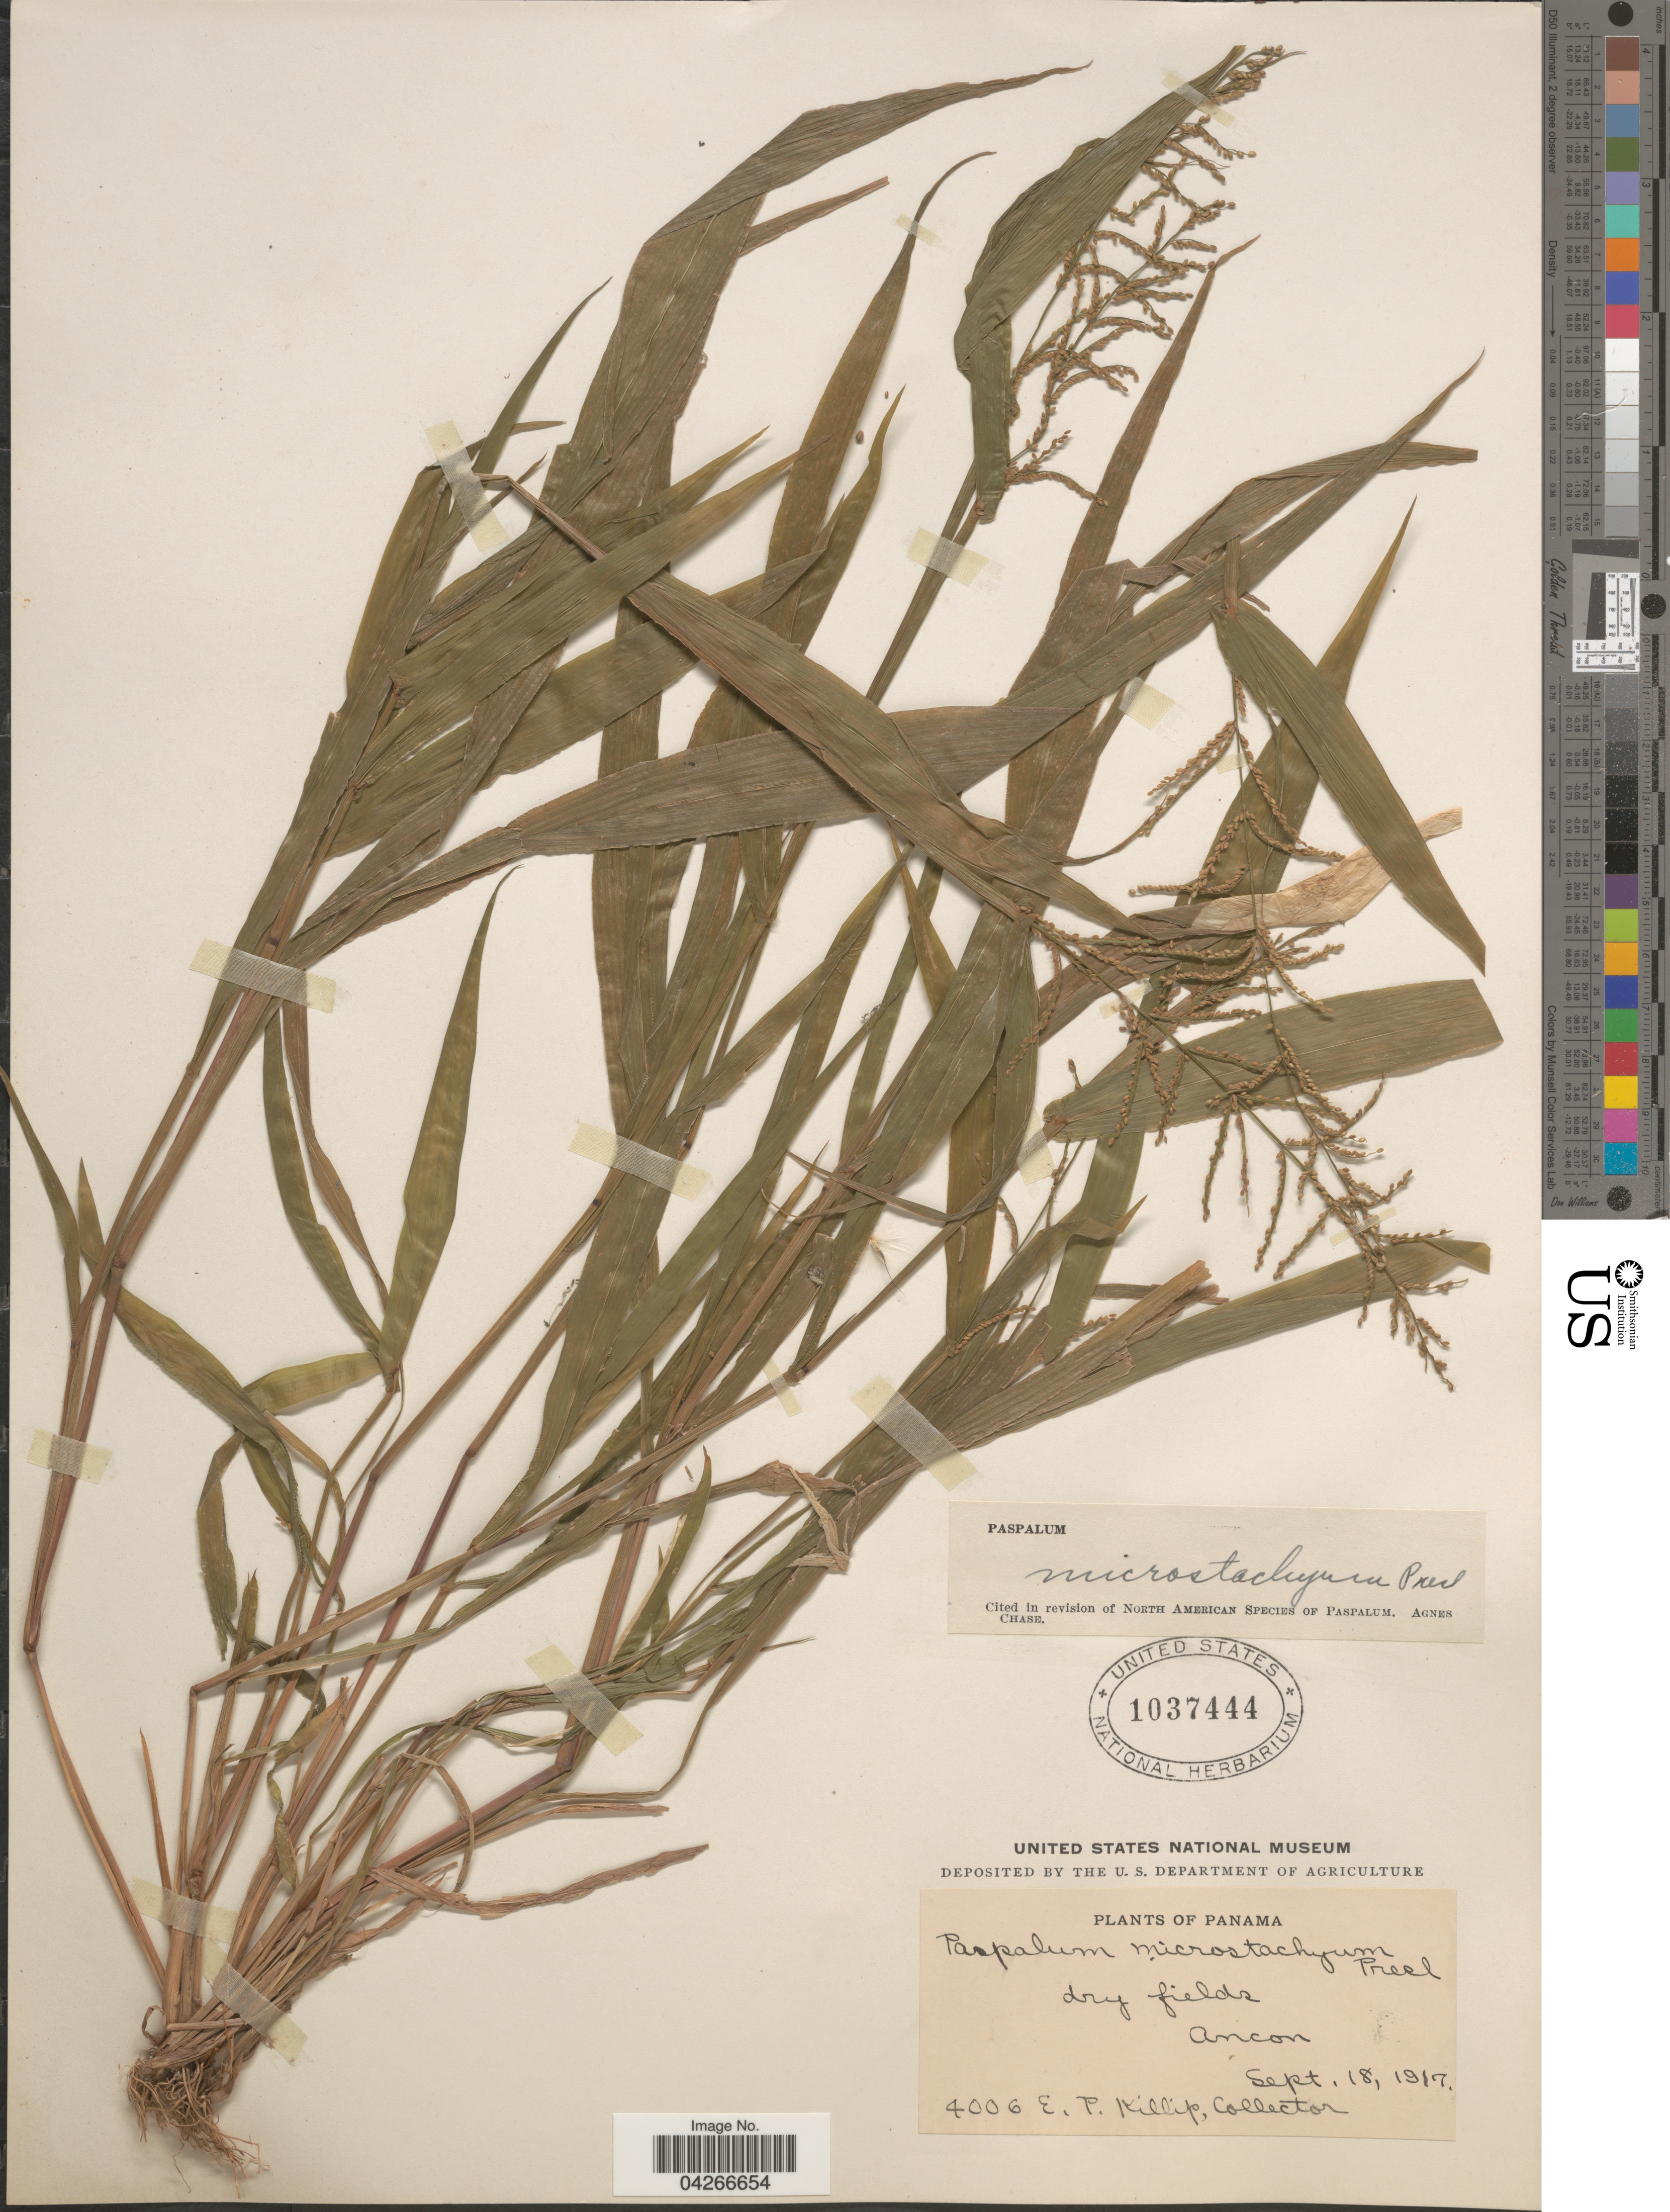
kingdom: Plantae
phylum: Tracheophyta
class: Liliopsida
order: Poales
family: Poaceae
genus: Paspalum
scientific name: Paspalum microstachyum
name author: J. Presl in C. Presl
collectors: E. P. Killip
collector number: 4006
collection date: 1917-09-18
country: Panama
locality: Ancon.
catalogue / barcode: US 1037444